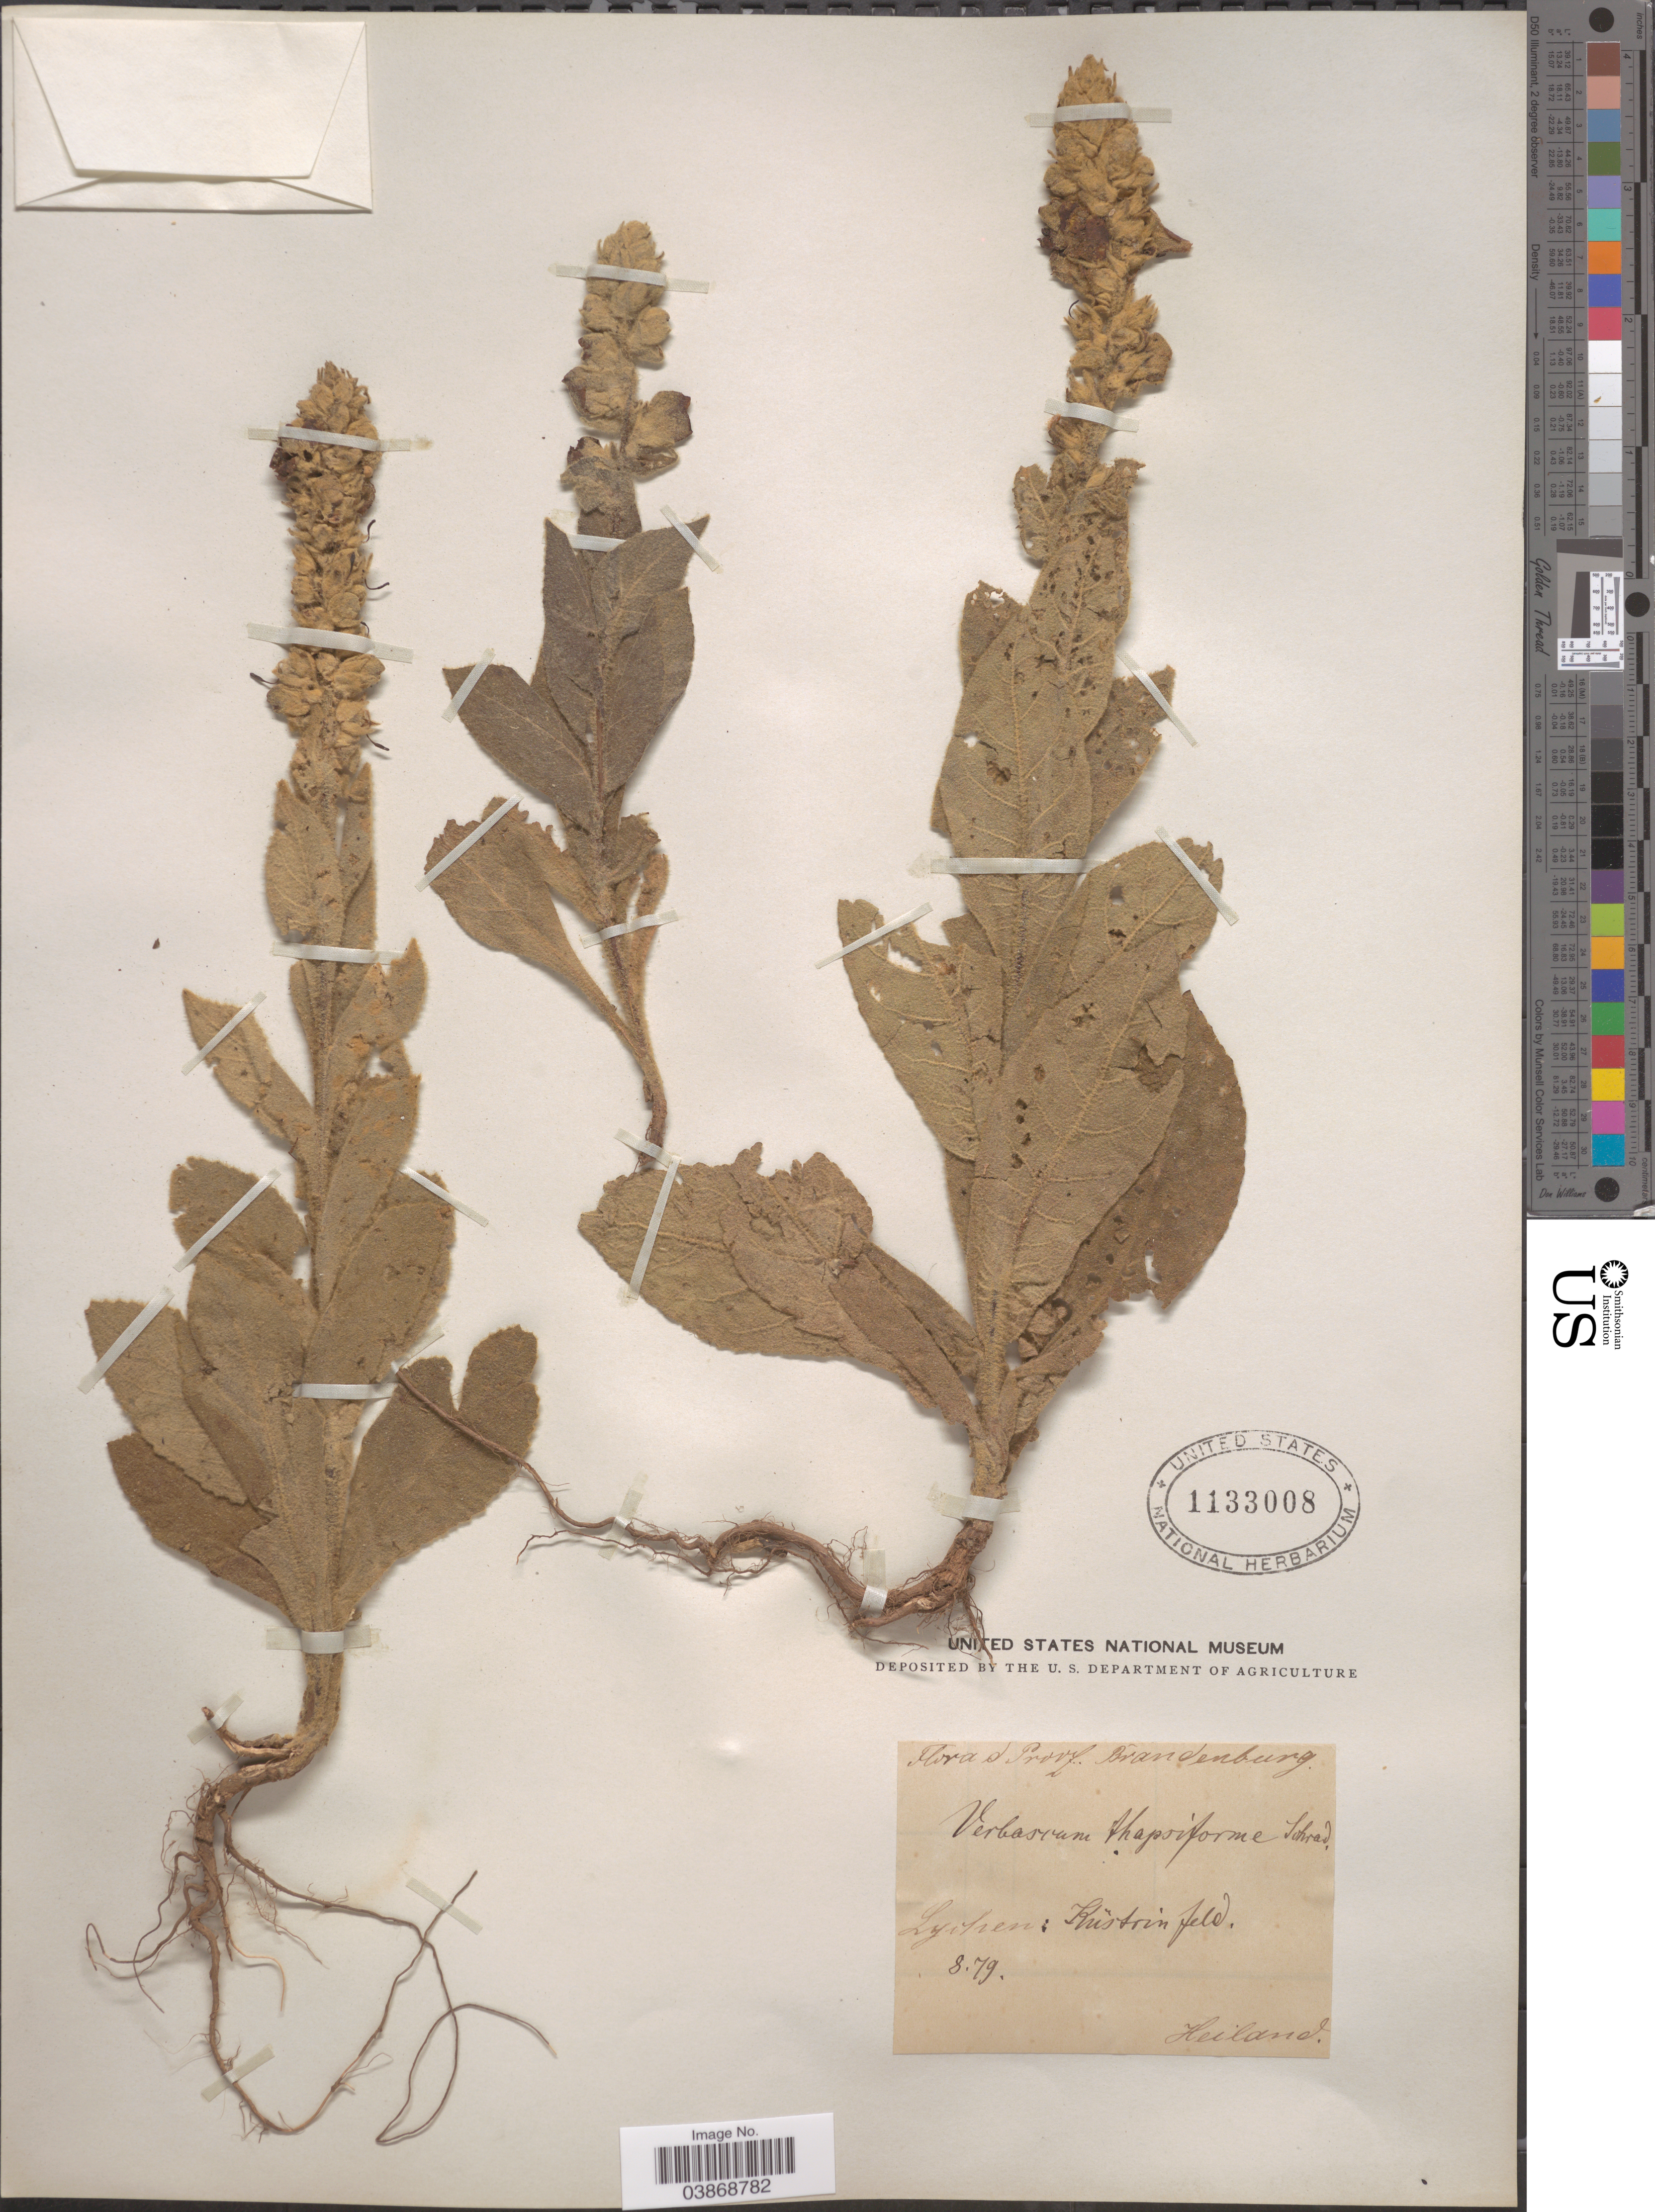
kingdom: Plantae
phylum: Tracheophyta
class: Magnoliopsida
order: Lamiales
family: Scrophulariaceae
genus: Verbascum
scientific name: Verbascum thapsiforme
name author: Schrad.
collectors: -. Heiland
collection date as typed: Transcribed d/m/y: /8/79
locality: Lyitren: Kũstrinfeld. [interpreted]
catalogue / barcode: US 1133008